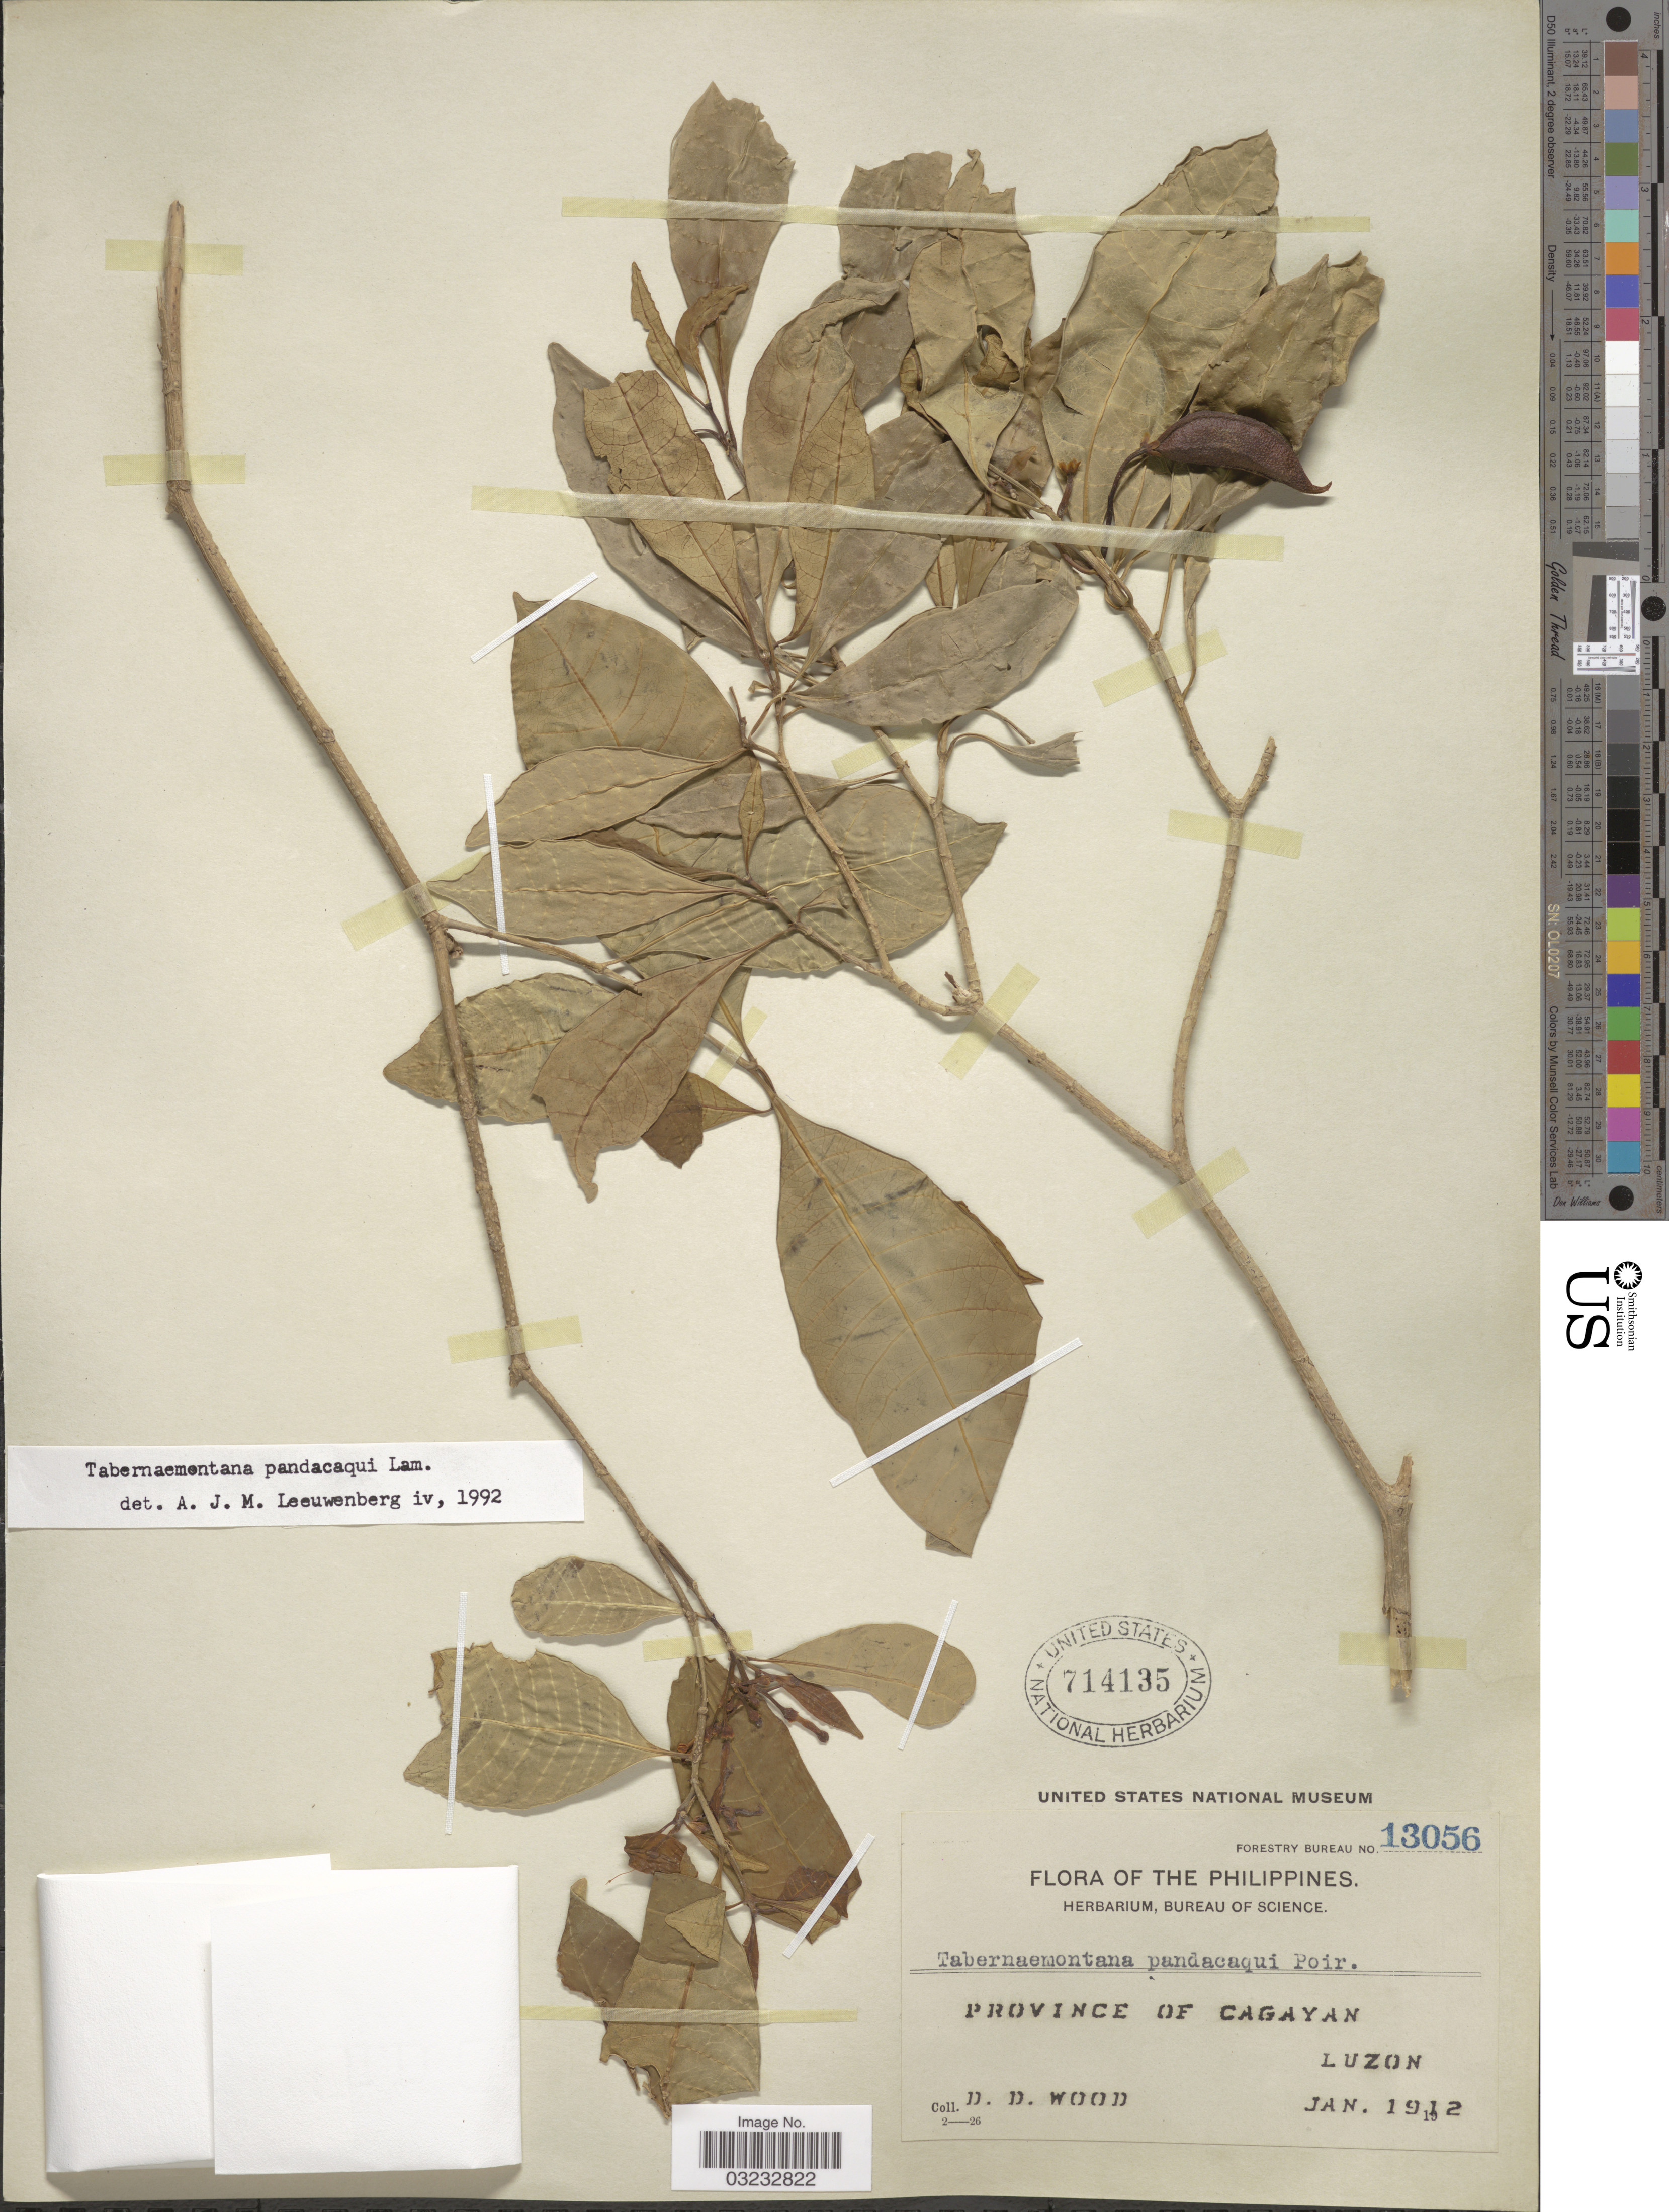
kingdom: Plantae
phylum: Tracheophyta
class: Magnoliopsida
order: Gentianales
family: Apocynaceae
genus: Tabernaemontana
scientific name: Tabernaemontana pandacaqui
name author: Poir.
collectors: D. Wood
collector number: Forestry Bureau 13056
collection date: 1912-01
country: Philippines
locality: Province of Cagayan. Luzon.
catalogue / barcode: US 714135